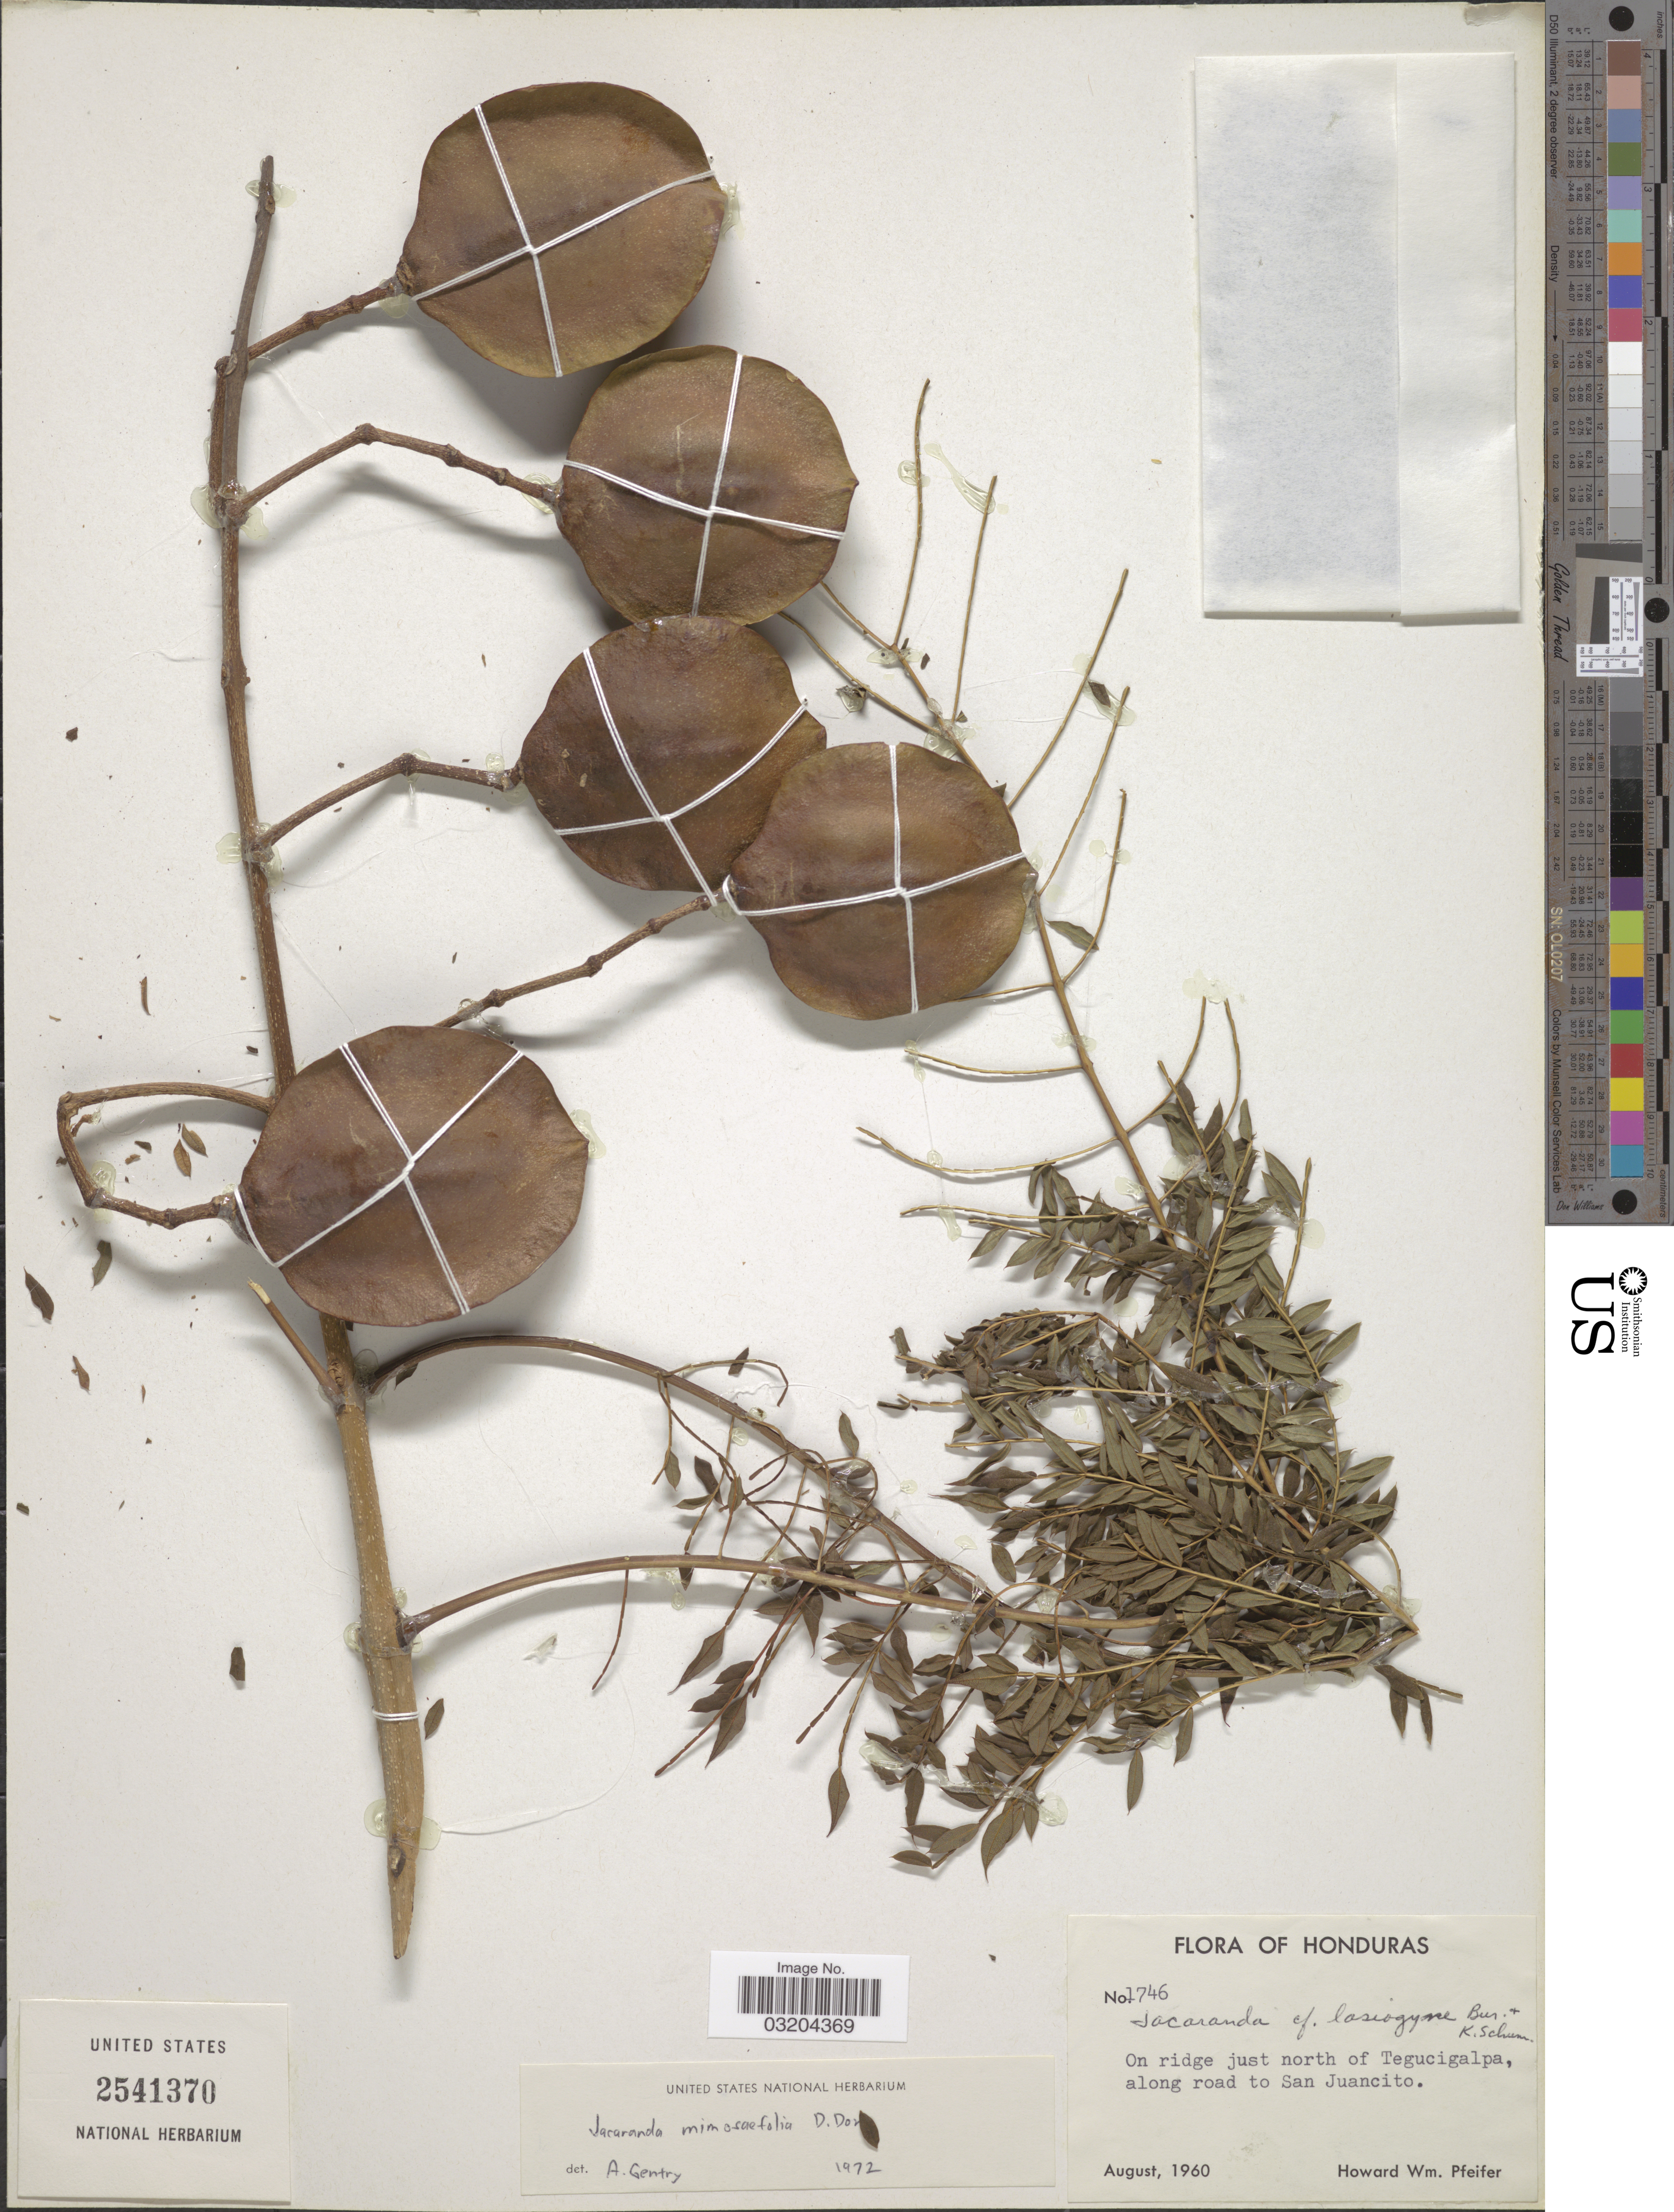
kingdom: Plantae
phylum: Tracheophyta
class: Magnoliopsida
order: Lamiales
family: Bignoniaceae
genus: Jacaranda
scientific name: Jacaranda mimosifolia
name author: D. Don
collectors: H. W. Pfeifer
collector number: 1746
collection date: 1960-08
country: Honduras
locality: On ridge just north of Tegucigalpa, along road to San Juancito.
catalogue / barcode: US 2541370